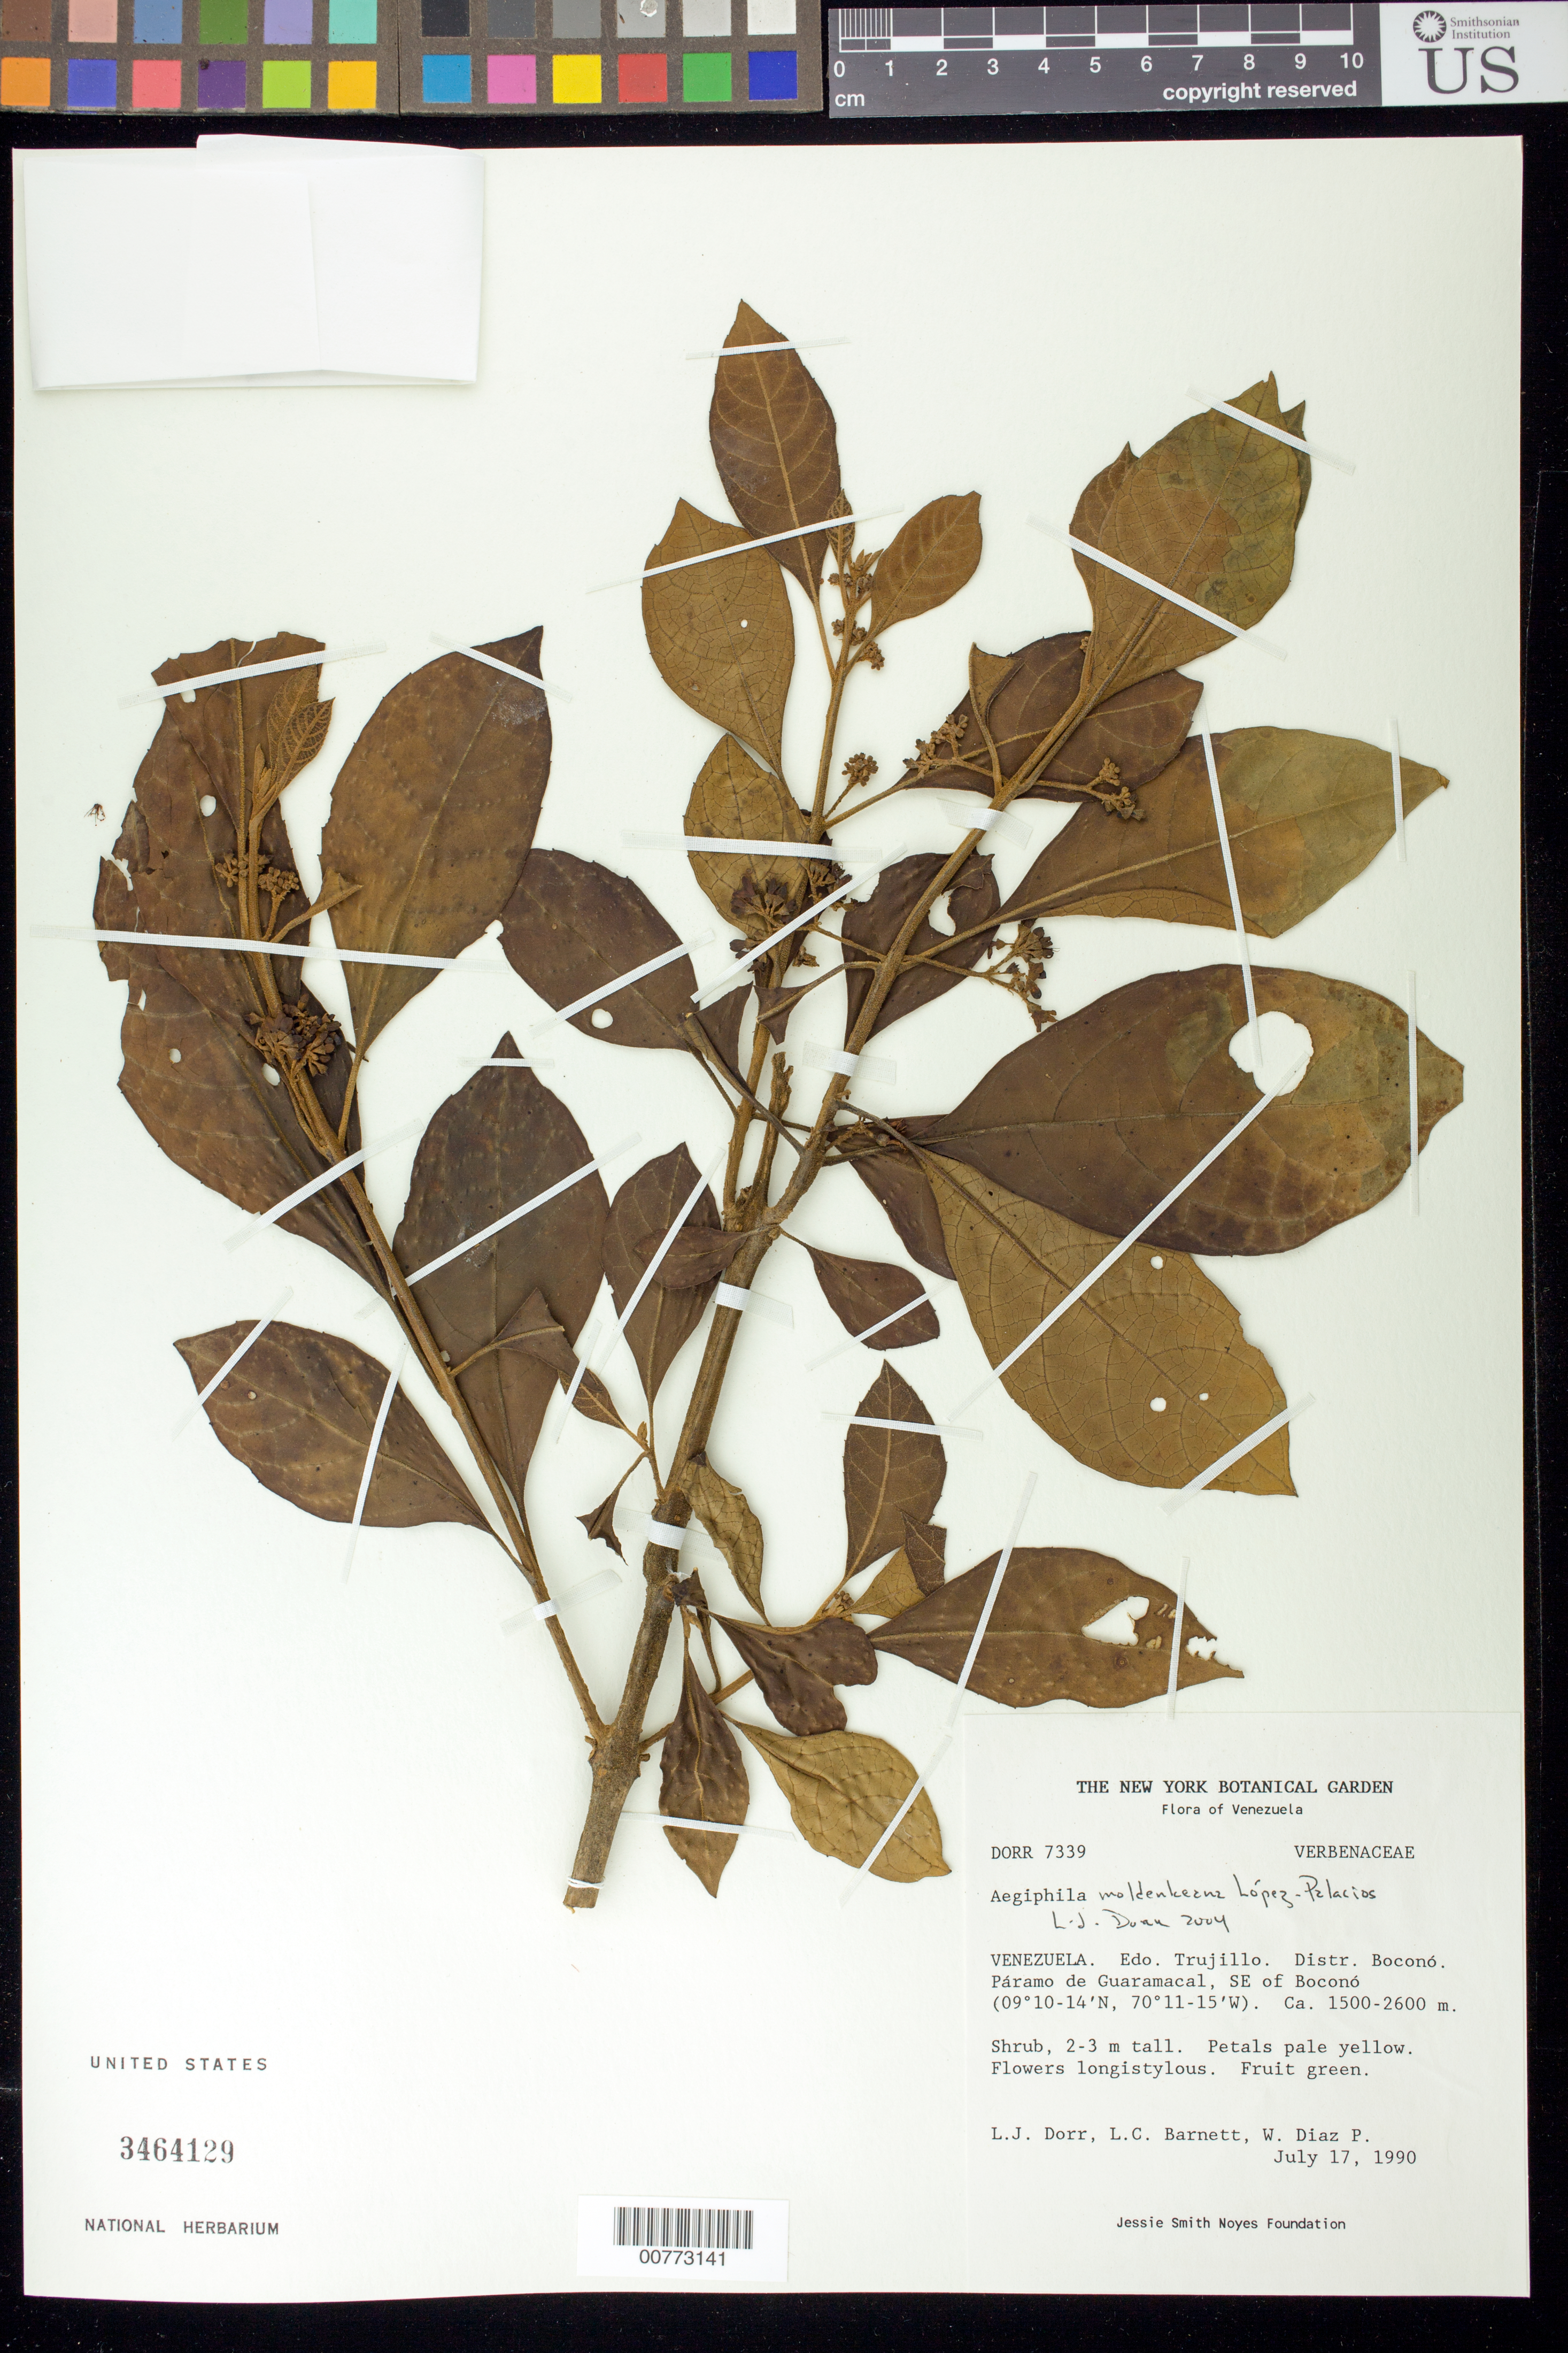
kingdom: Plantae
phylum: Tracheophyta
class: Magnoliopsida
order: Lamiales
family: Lamiaceae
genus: Aegiphila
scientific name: Aegiphila moldenkeana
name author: López-Pal.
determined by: Dorr, L. J., (BOT), Smithsonian Institution - National Museum of Natural History (UNITED STATES)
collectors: L. J. Dorr, L. C. Barnett & W. Díaz P.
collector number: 7339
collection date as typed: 17 Jul 1990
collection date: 1990-07-17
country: Venezuela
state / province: Trujillo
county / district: Boconó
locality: Páramo de Guaramacal, SE of Boconó.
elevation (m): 1500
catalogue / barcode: US 3464129